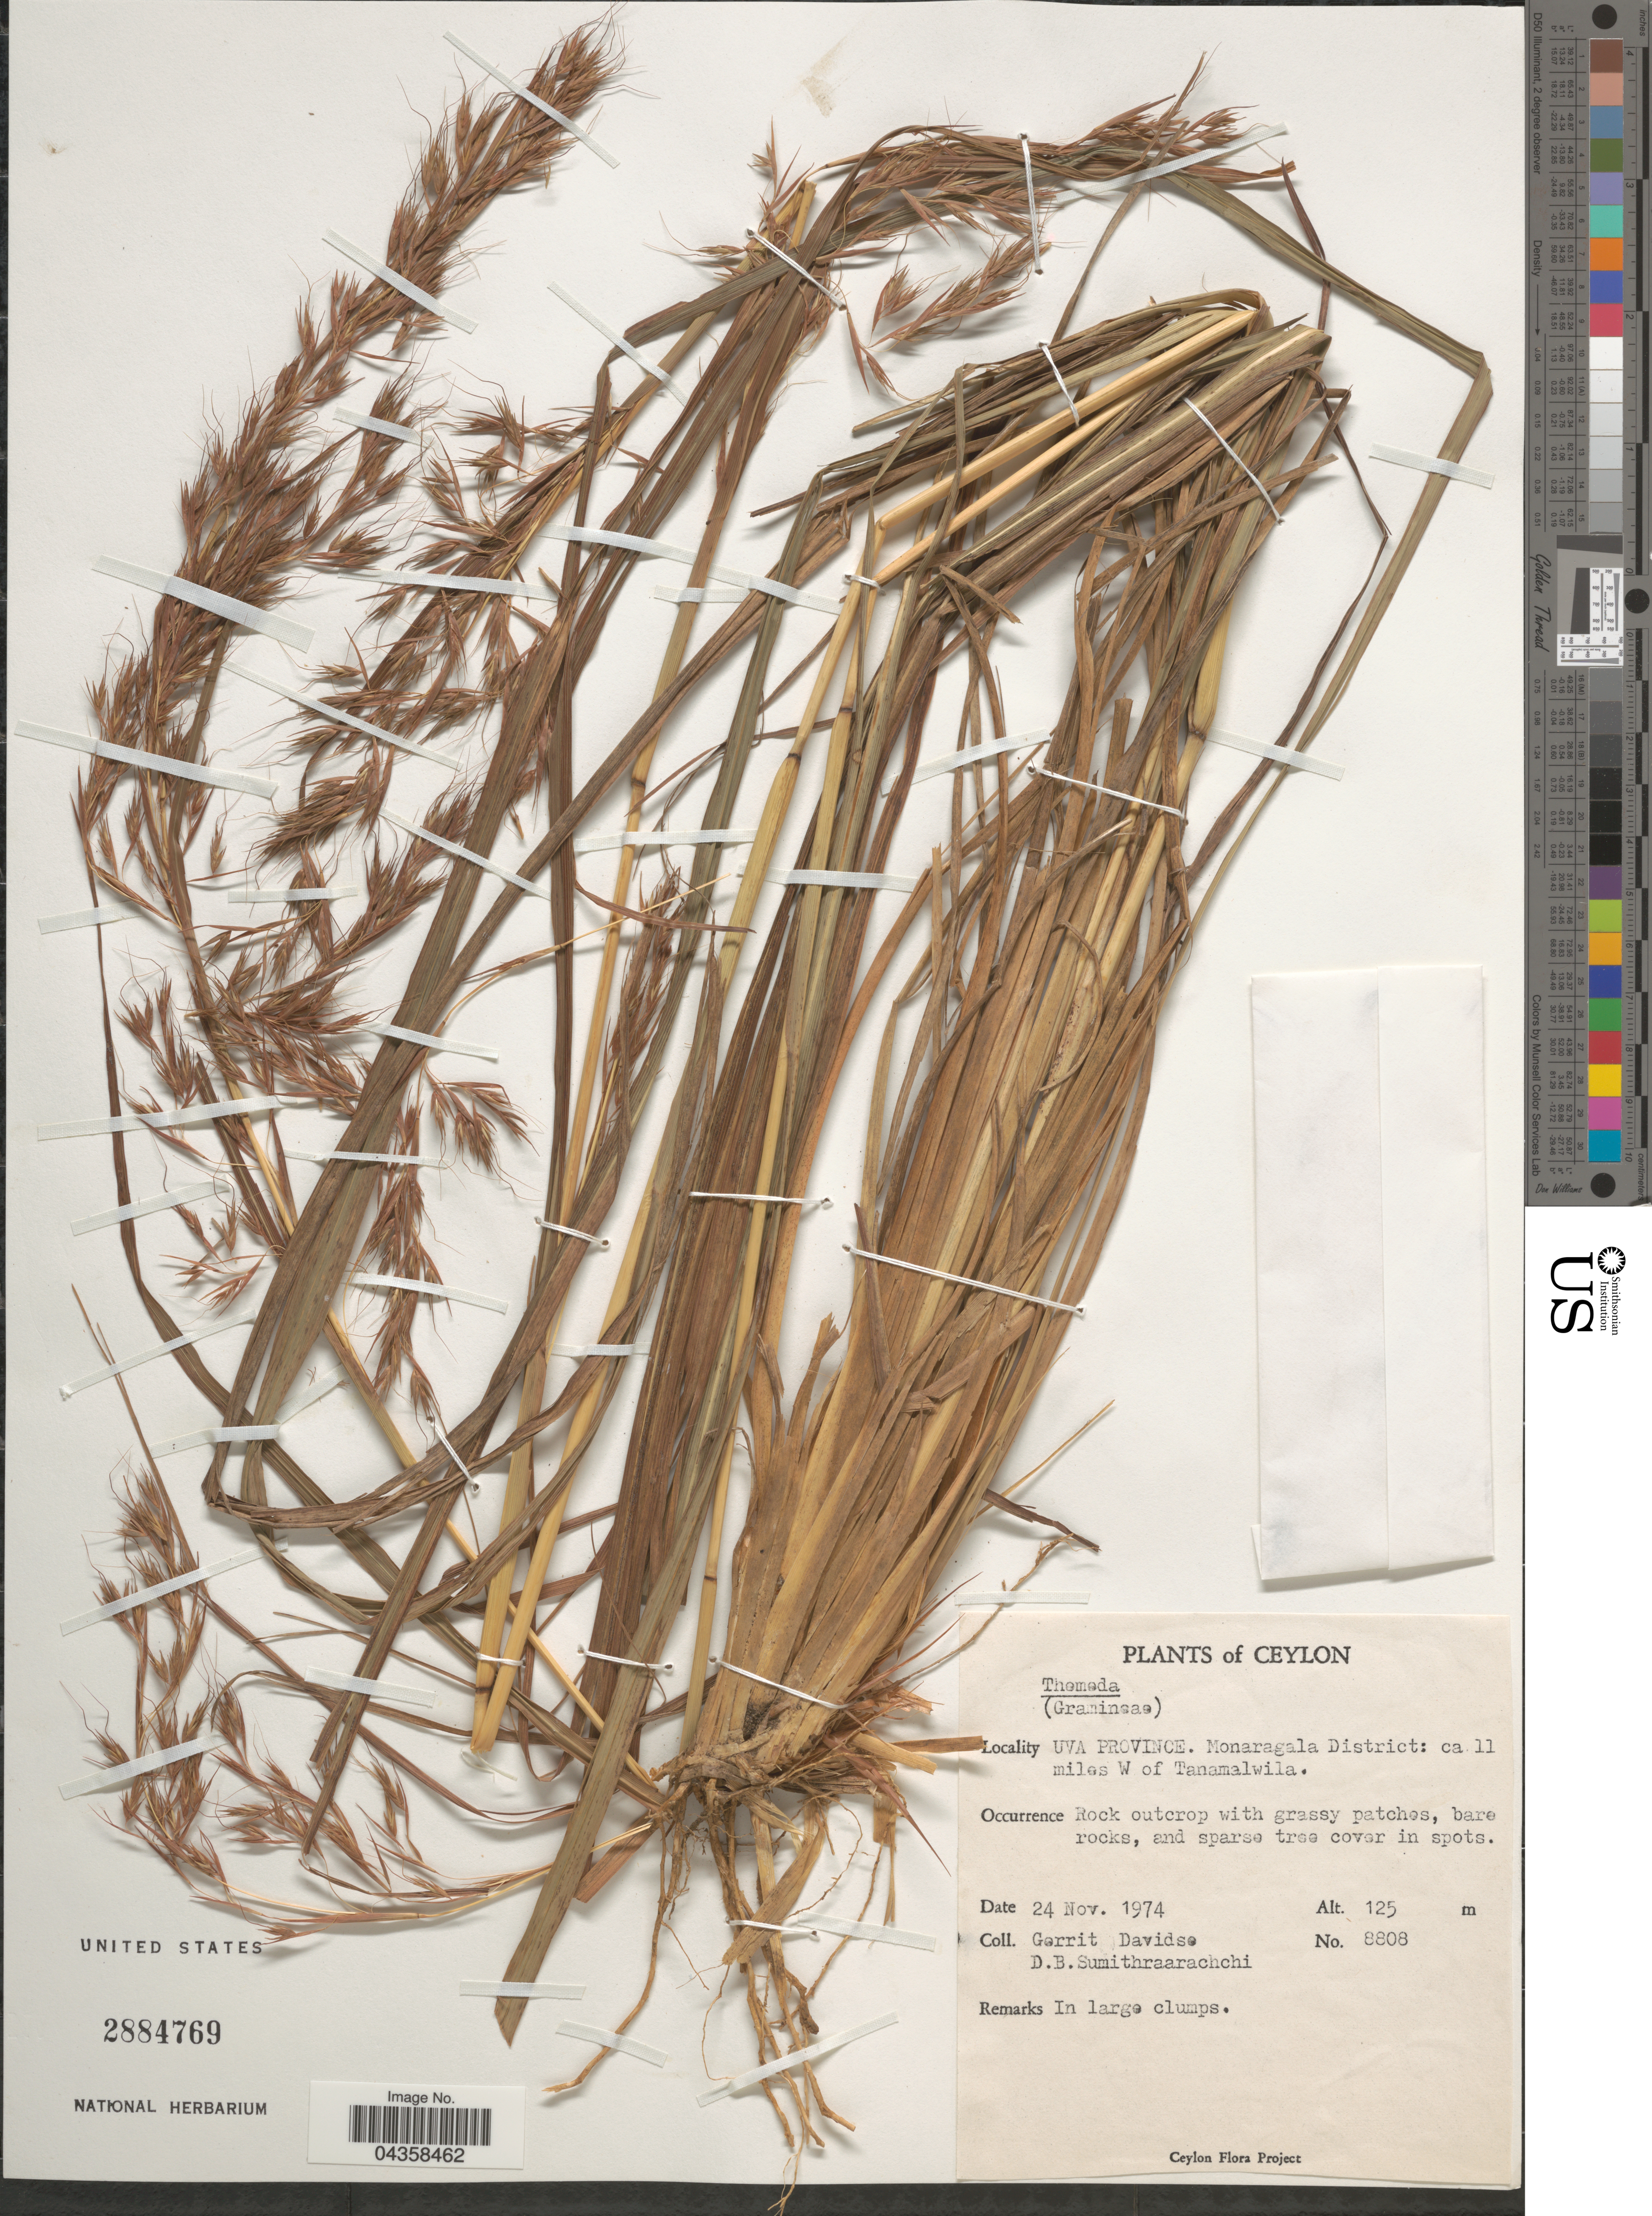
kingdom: Plantae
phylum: Tracheophyta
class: Liliopsida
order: Poales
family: Poaceae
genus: Themeda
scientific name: Themeda sp.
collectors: G. Davidse & D. B. Sumithraarachchi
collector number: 8808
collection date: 1974-11-24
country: Sri Lanka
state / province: Uva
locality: Ceylon. Monaragala District: ca 11 miles W of Tanamalwila.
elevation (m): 125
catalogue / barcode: US 2884769